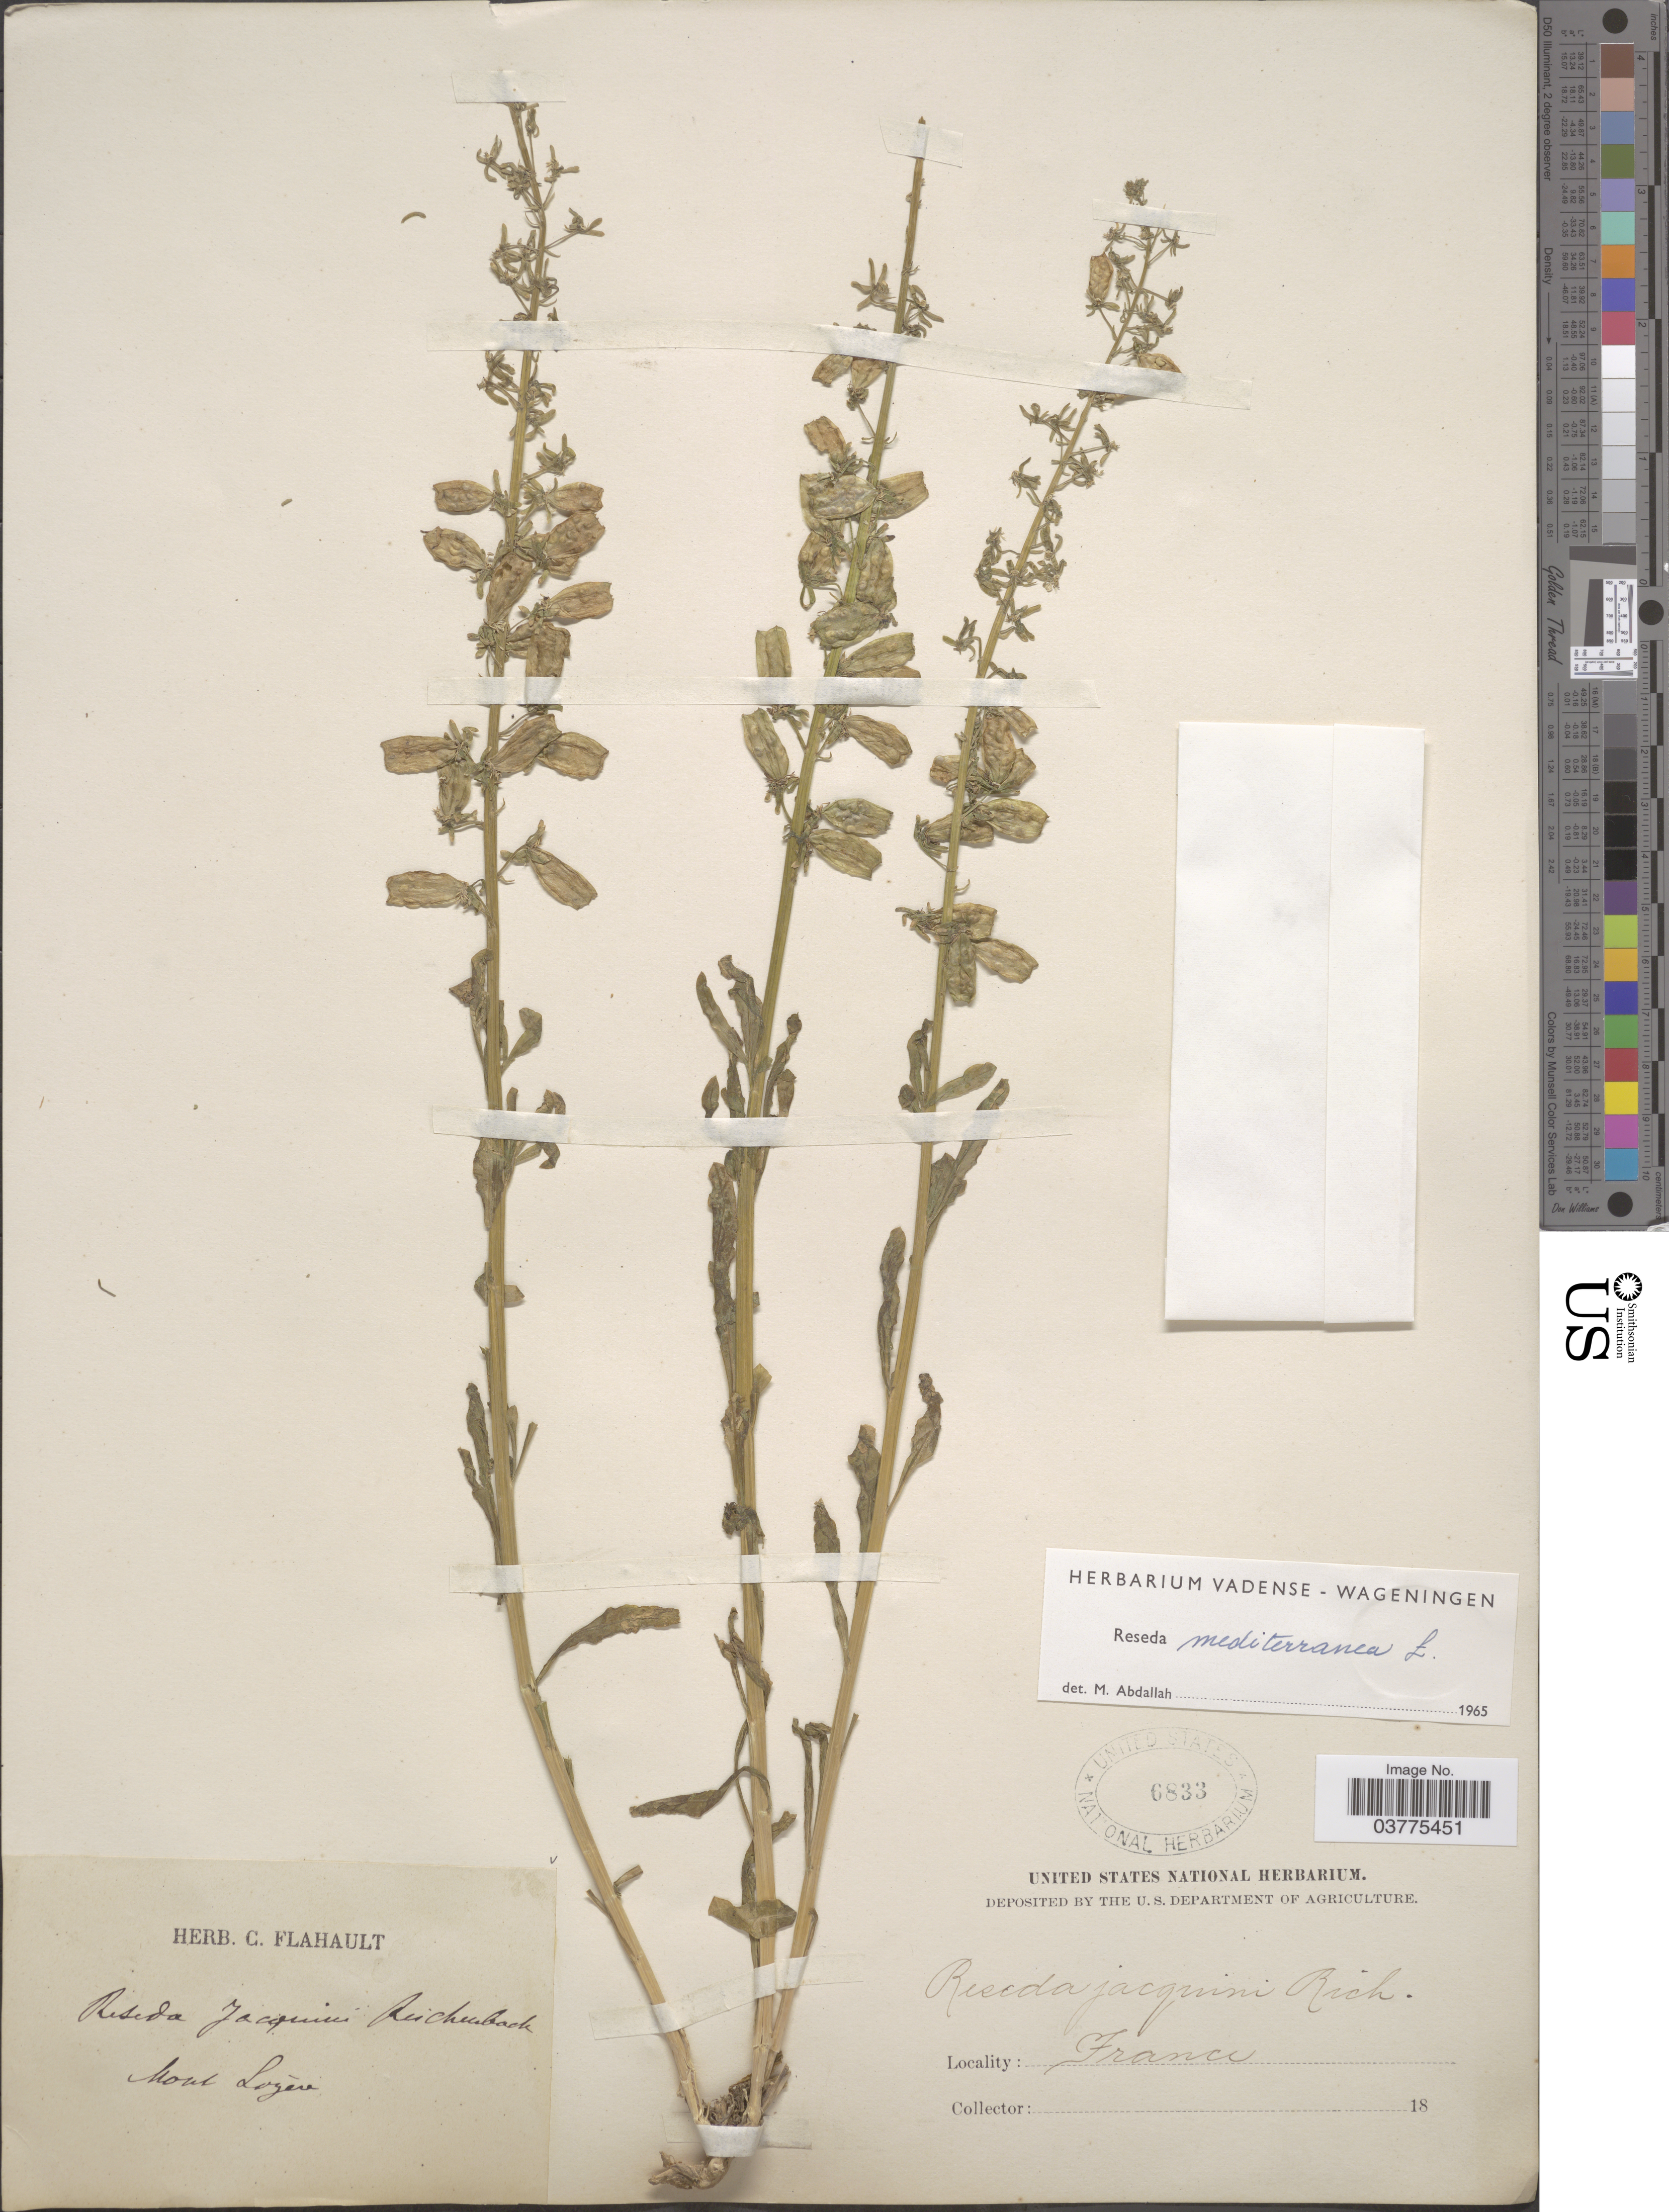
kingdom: Plantae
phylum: Tracheophyta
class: Magnoliopsida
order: Brassicales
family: Resedaceae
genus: Reseda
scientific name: Reseda mediterranea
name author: Jacq.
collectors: ex herb. United States National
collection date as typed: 18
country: France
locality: Mont Lozere.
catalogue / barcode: US 6833